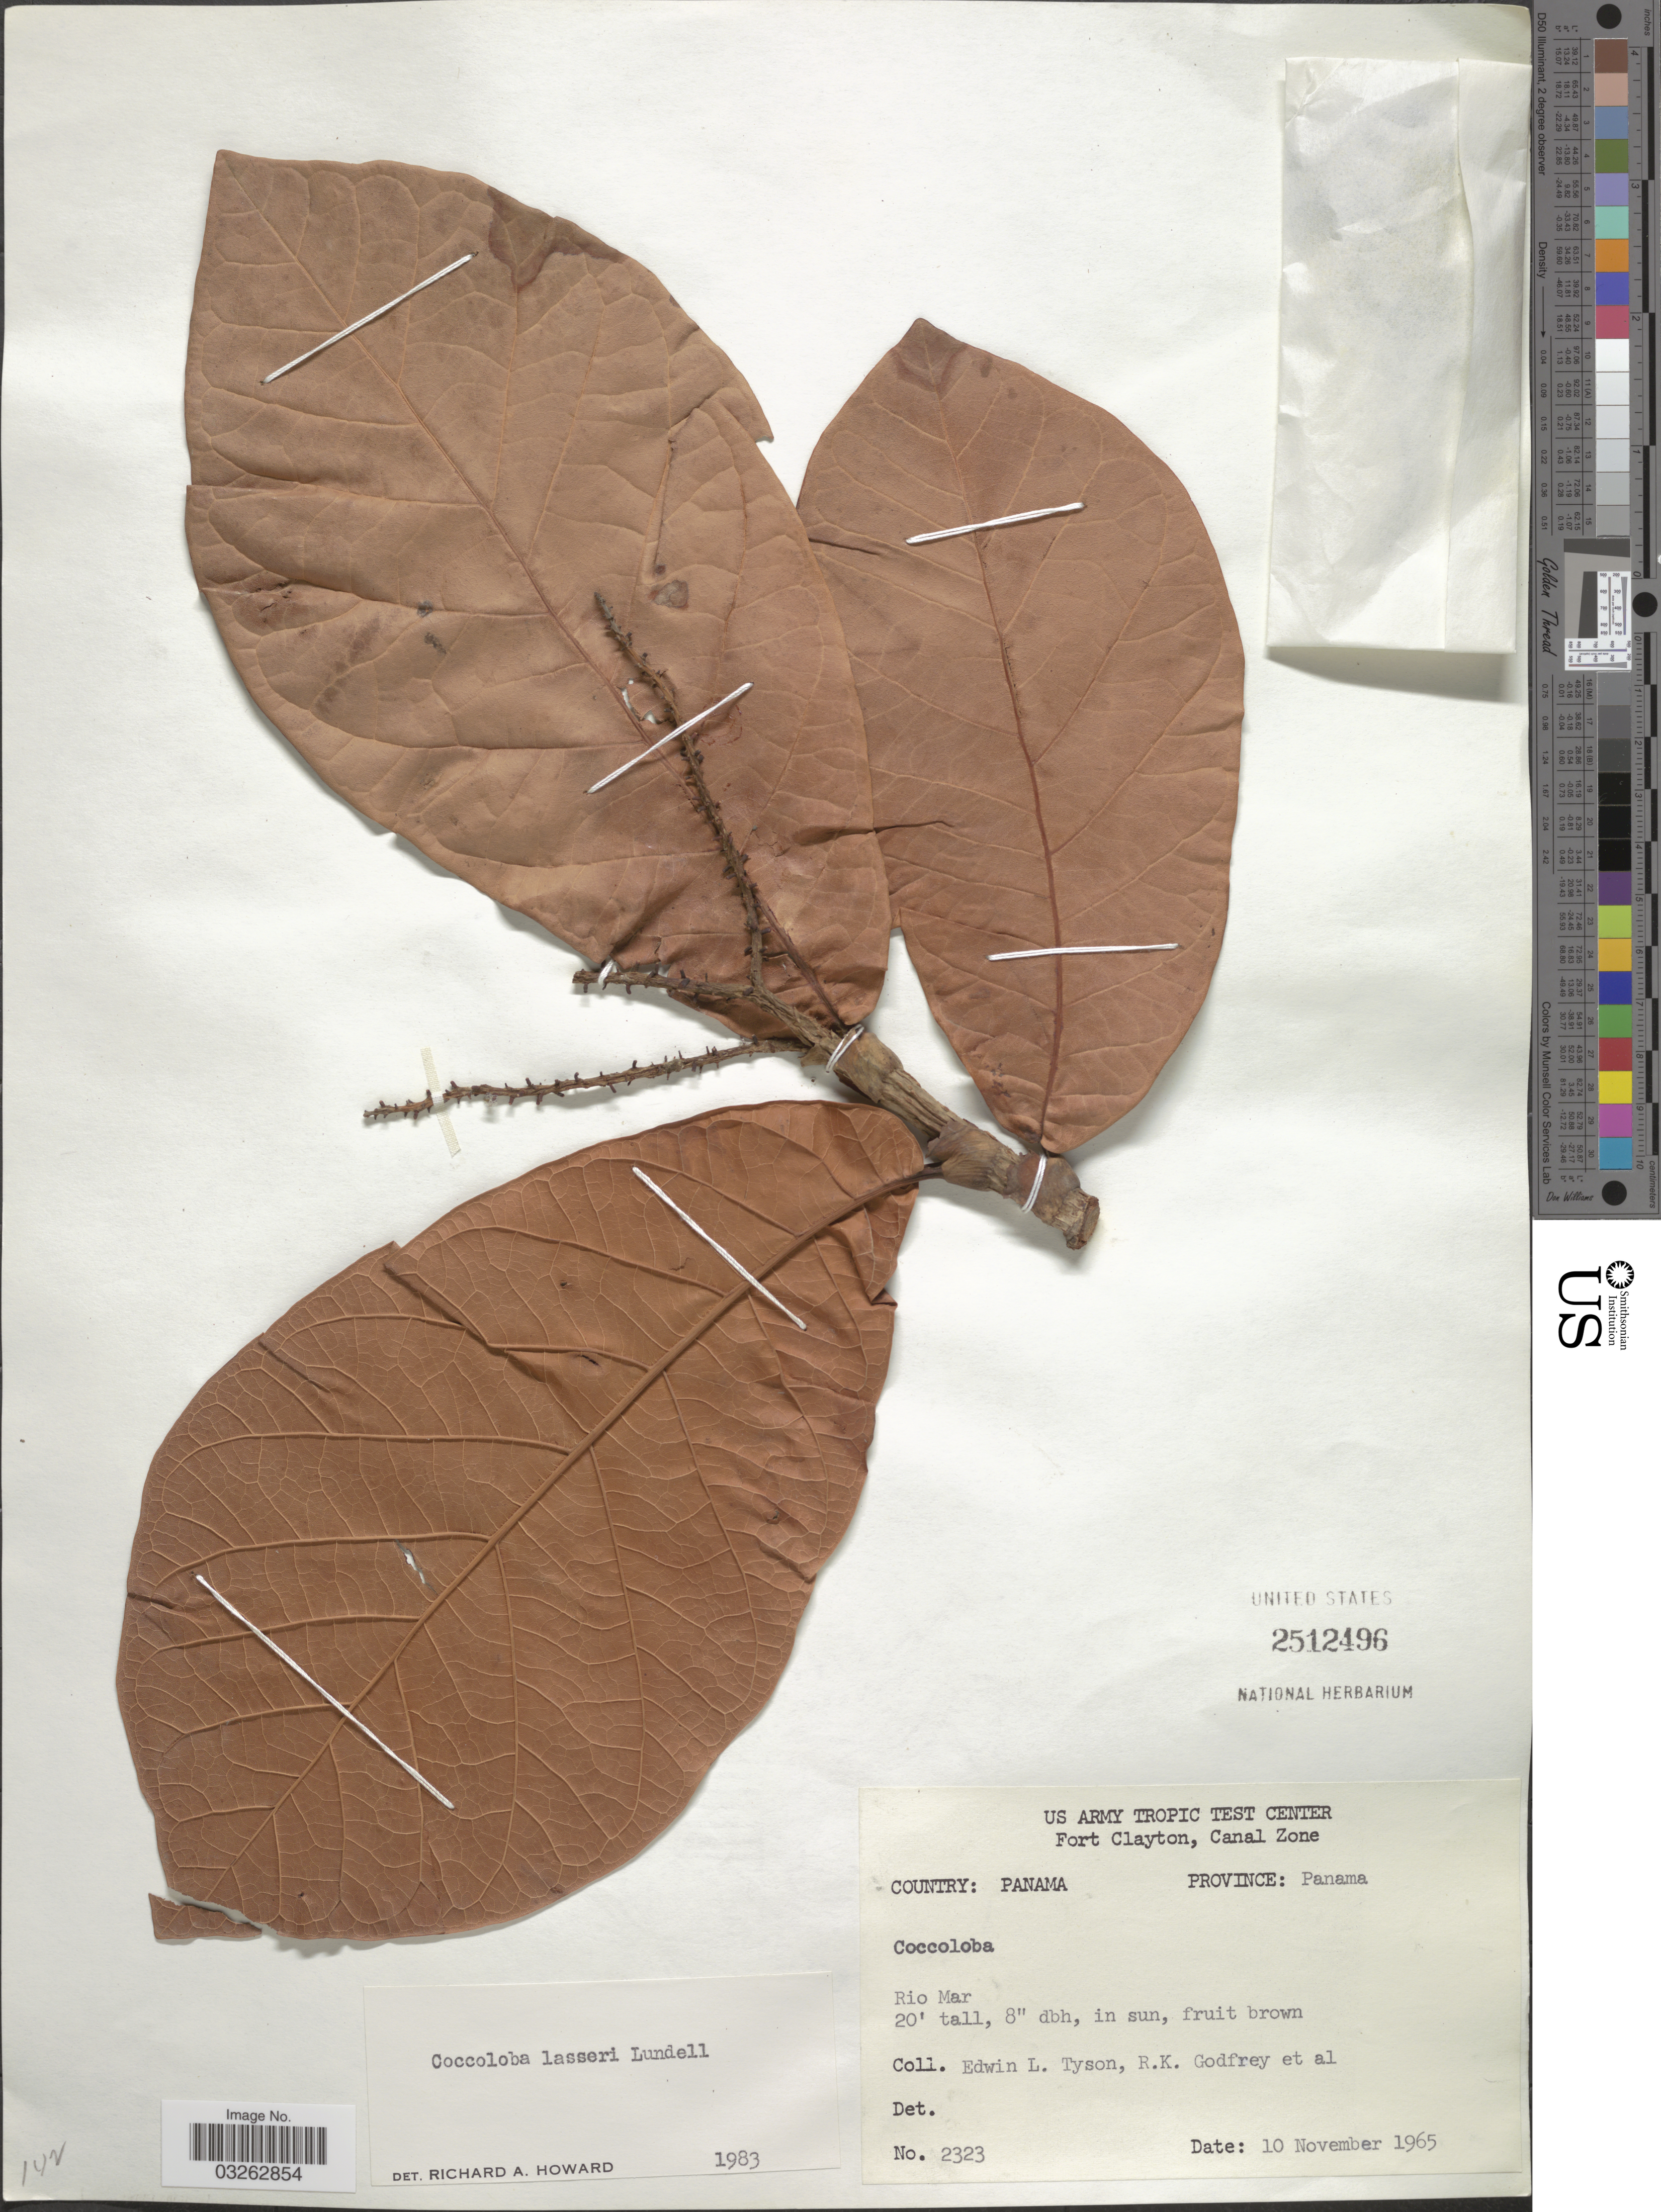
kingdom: Plantae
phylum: Tracheophyta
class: Magnoliopsida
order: Caryophyllales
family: Polygonaceae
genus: Coccoloba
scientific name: Coccoloba lasseri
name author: Lundell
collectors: E. L. Tyson, R. K. Godfrey & et al.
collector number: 2323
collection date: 1965-11-10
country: Panama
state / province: Panamá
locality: Rio Mar.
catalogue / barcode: US 2512496